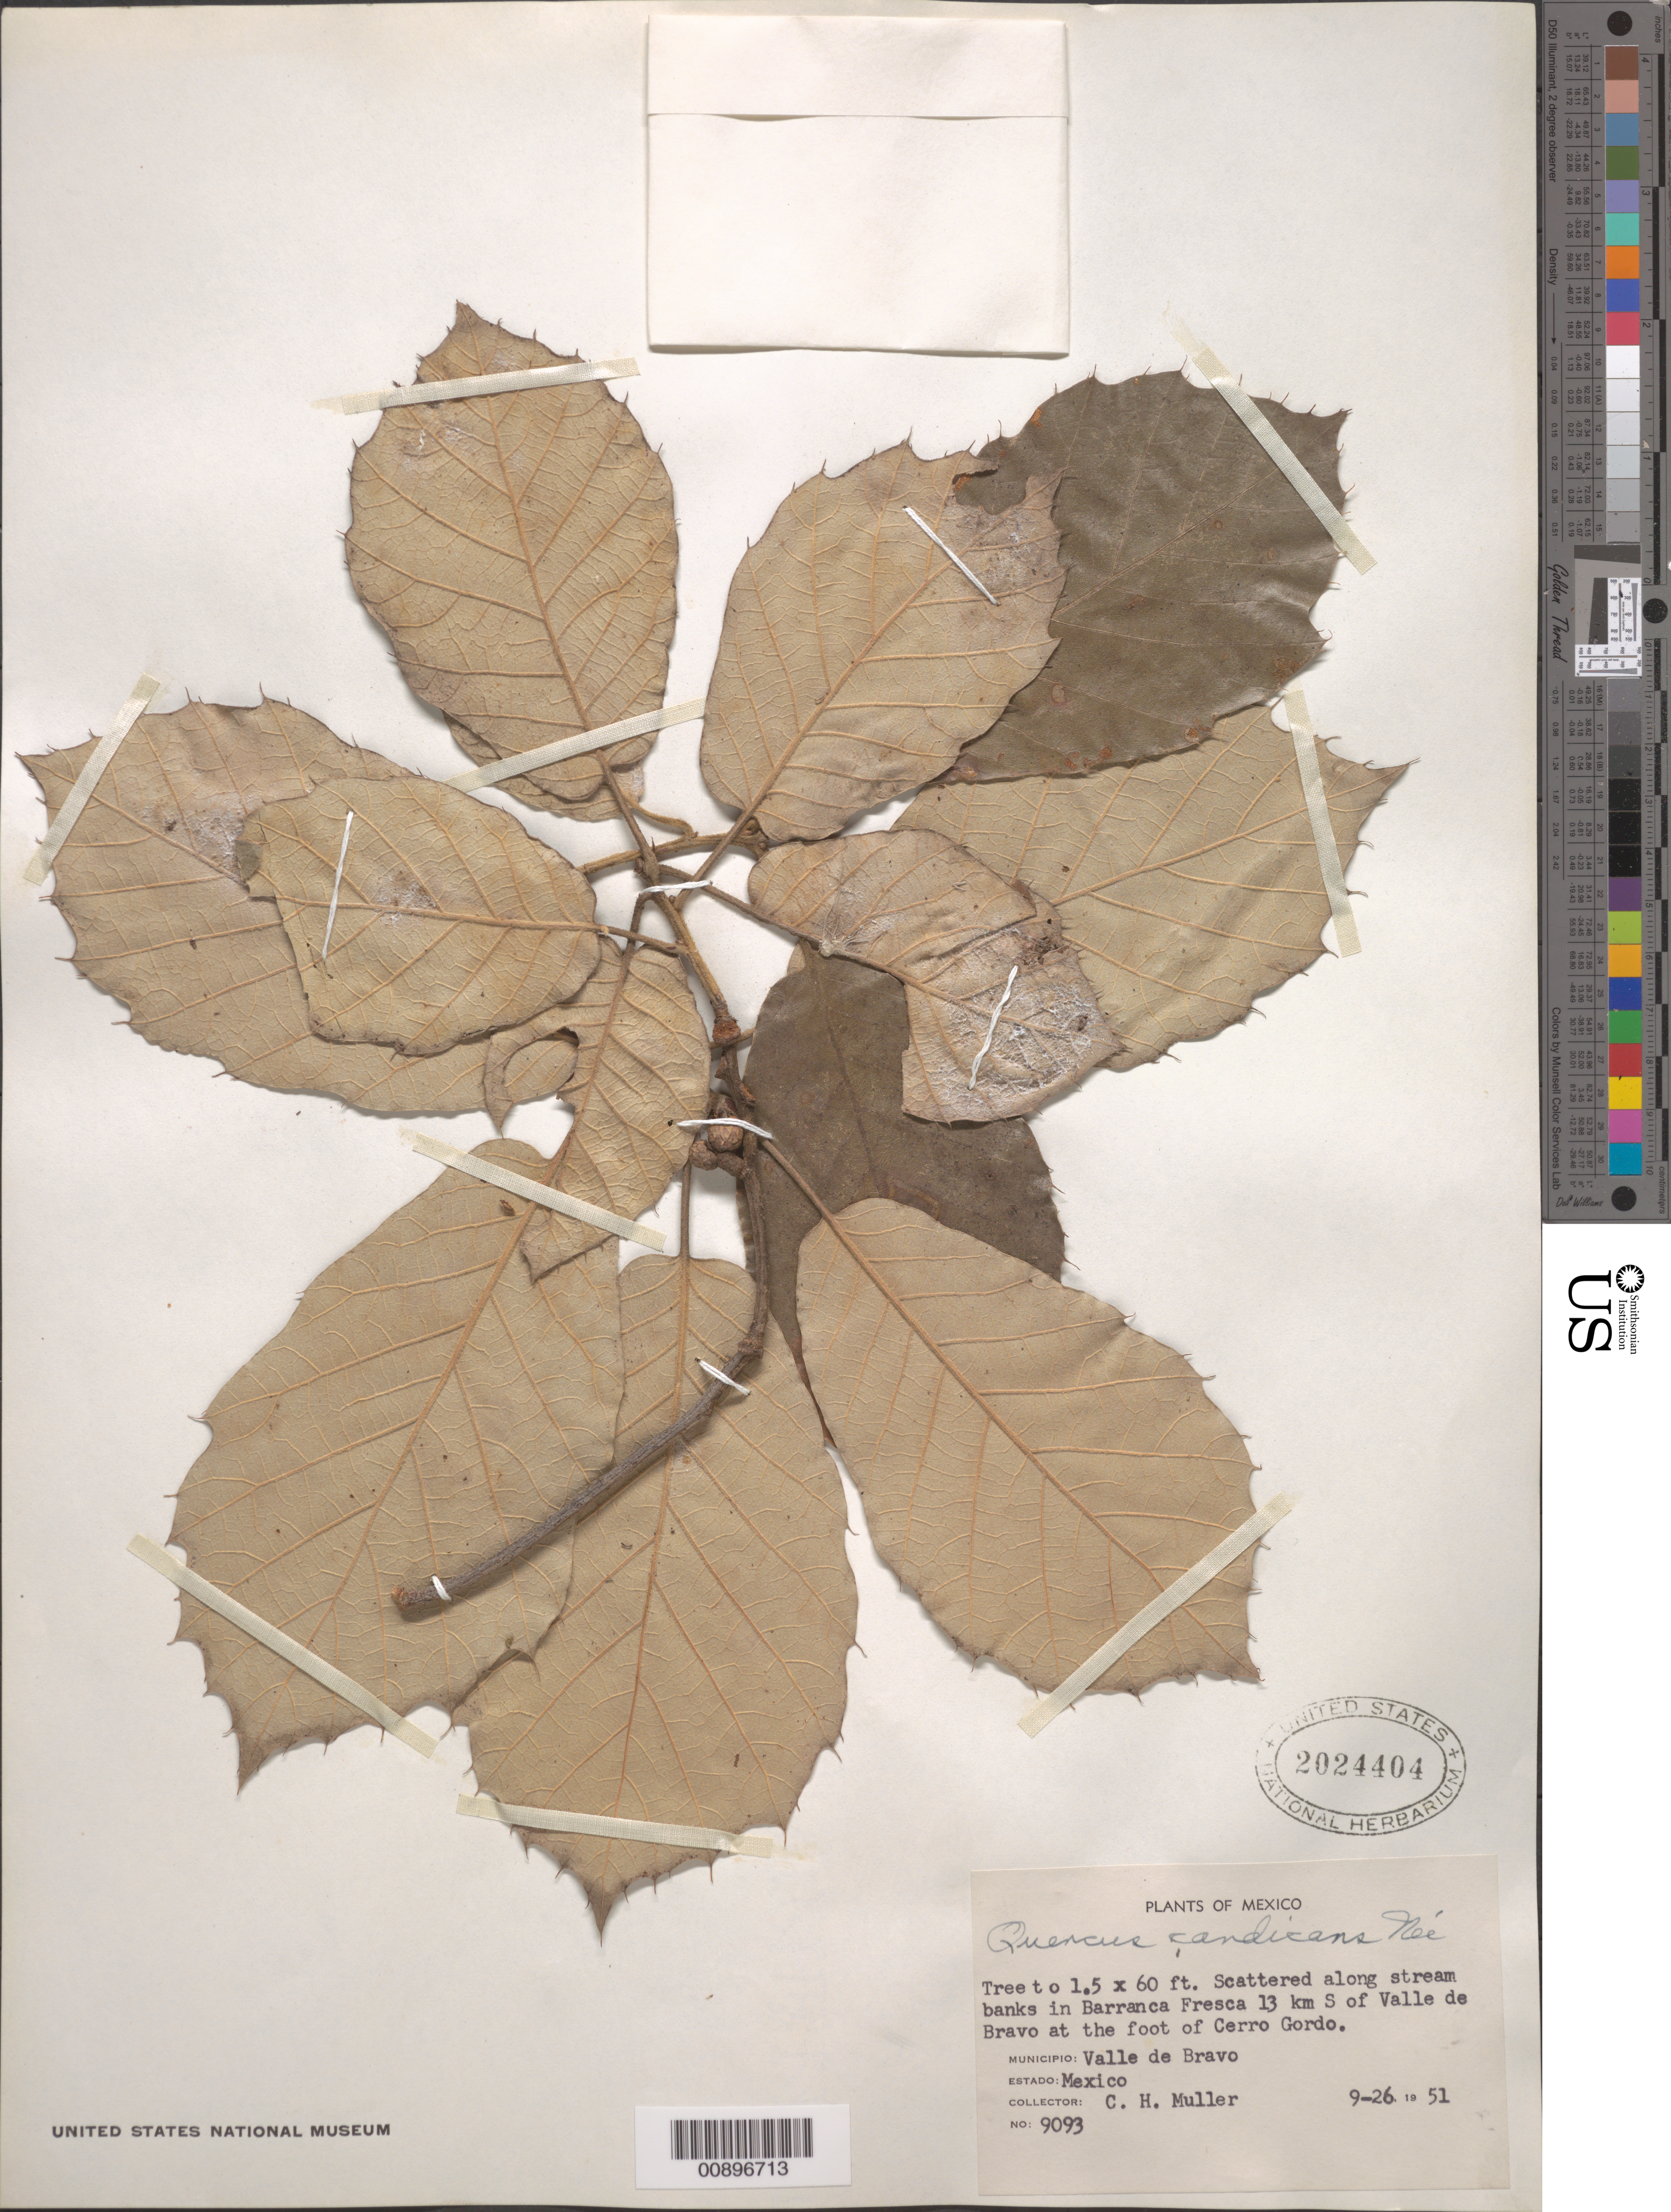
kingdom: Plantae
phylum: Tracheophyta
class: Magnoliopsida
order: Fagales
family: Fagaceae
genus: Quercus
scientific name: Quercus candicans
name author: Née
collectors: C. H. Muller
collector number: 9093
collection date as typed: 26 Sep 1951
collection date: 1951-09-26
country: Mexico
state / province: México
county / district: Valle de Bravo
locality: Barranca Fresca 13 km. S of Valle de Bravo at the foot of Cerro Gordo. Estado México.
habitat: Scattered alon stream banks in Barranca.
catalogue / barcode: US 2024404